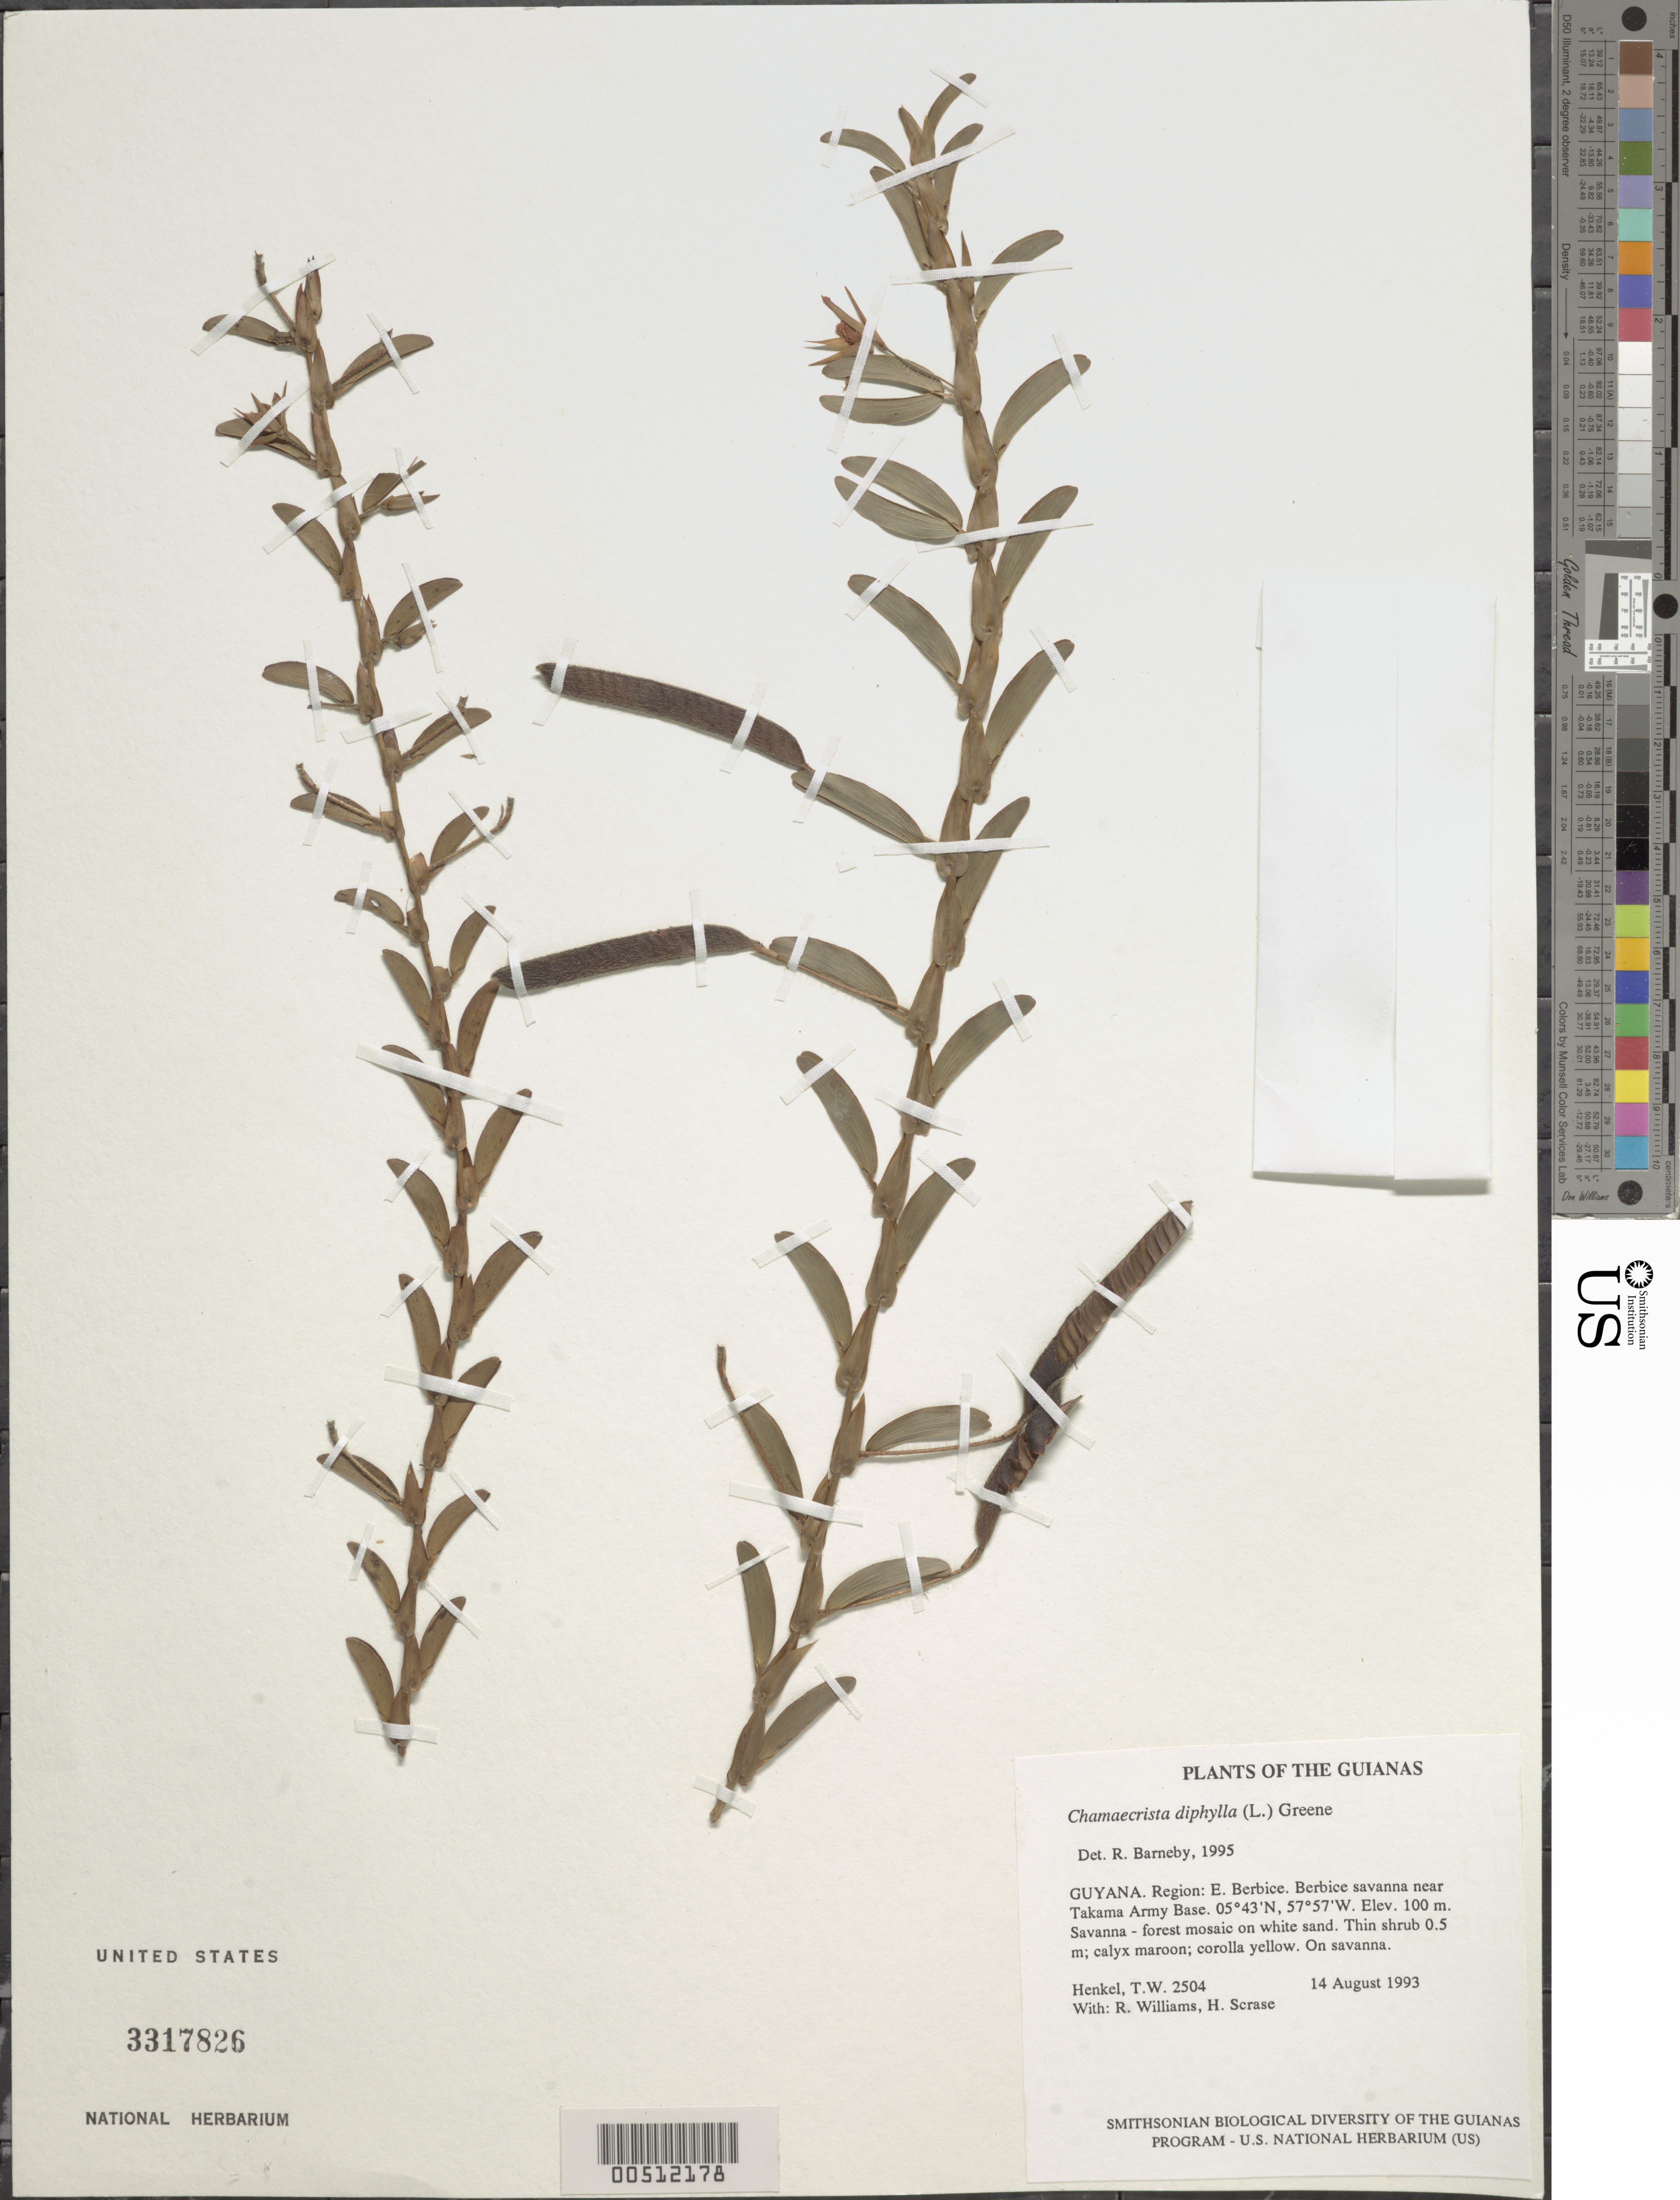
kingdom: Plantae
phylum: Tracheophyta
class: Magnoliopsida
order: Fabales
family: Fabaceae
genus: Chamaecrista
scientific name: Chamaecrista diphylla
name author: (L.) Greene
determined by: Barneby, Rupert C., (NY)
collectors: T. Henkel, R. Williams & H. Scrase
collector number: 2504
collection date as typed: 14 August 1993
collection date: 1993-08-14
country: Guyana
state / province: U. Demerara-Berbice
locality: Berbice savanna near Takama Army Base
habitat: Savanna - forest mosaic on white sand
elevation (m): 100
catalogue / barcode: US 3317826